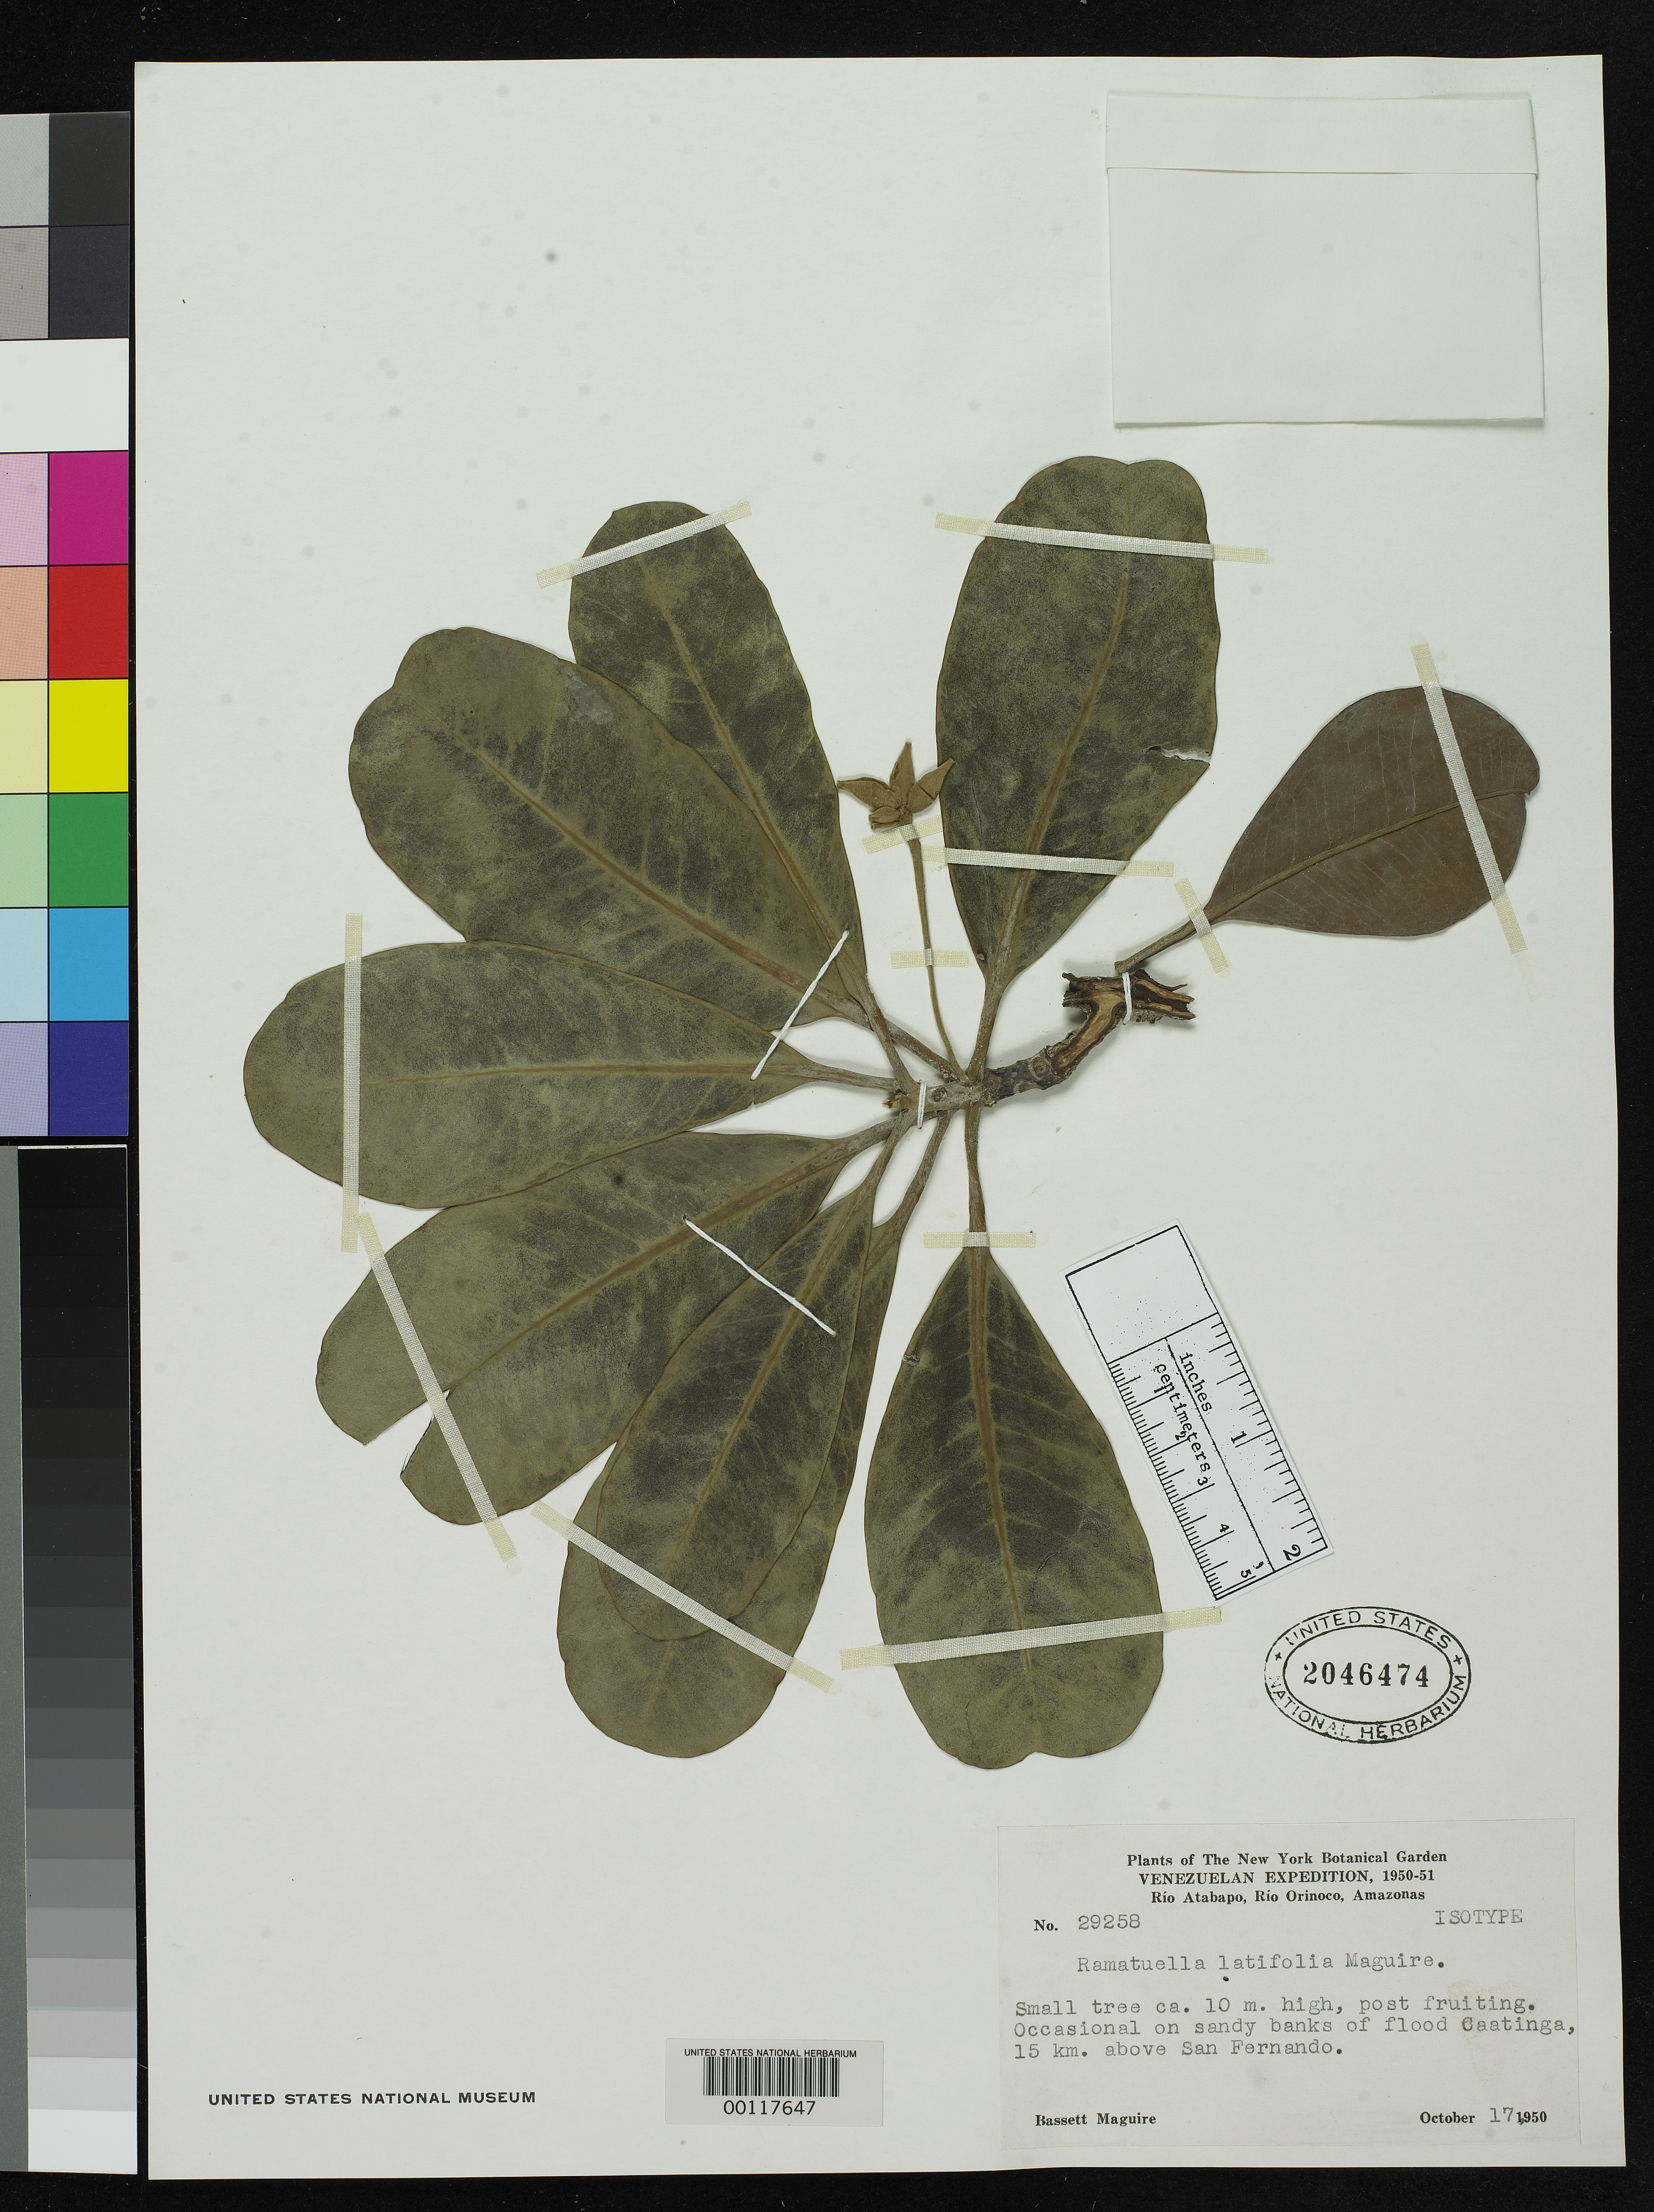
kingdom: Plantae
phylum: Tracheophyta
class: Magnoliopsida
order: Myrtales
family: Combretaceae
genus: Ramatuela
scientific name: Ramatuela latifolia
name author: Maguire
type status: Isotype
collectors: B. Maguire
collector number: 29258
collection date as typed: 17 Oct 1950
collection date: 1950-10-17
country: Venezuela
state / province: Amazonas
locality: Rio Atabapo, Rio Orinoco, above San Fernando.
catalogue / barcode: US 2046474